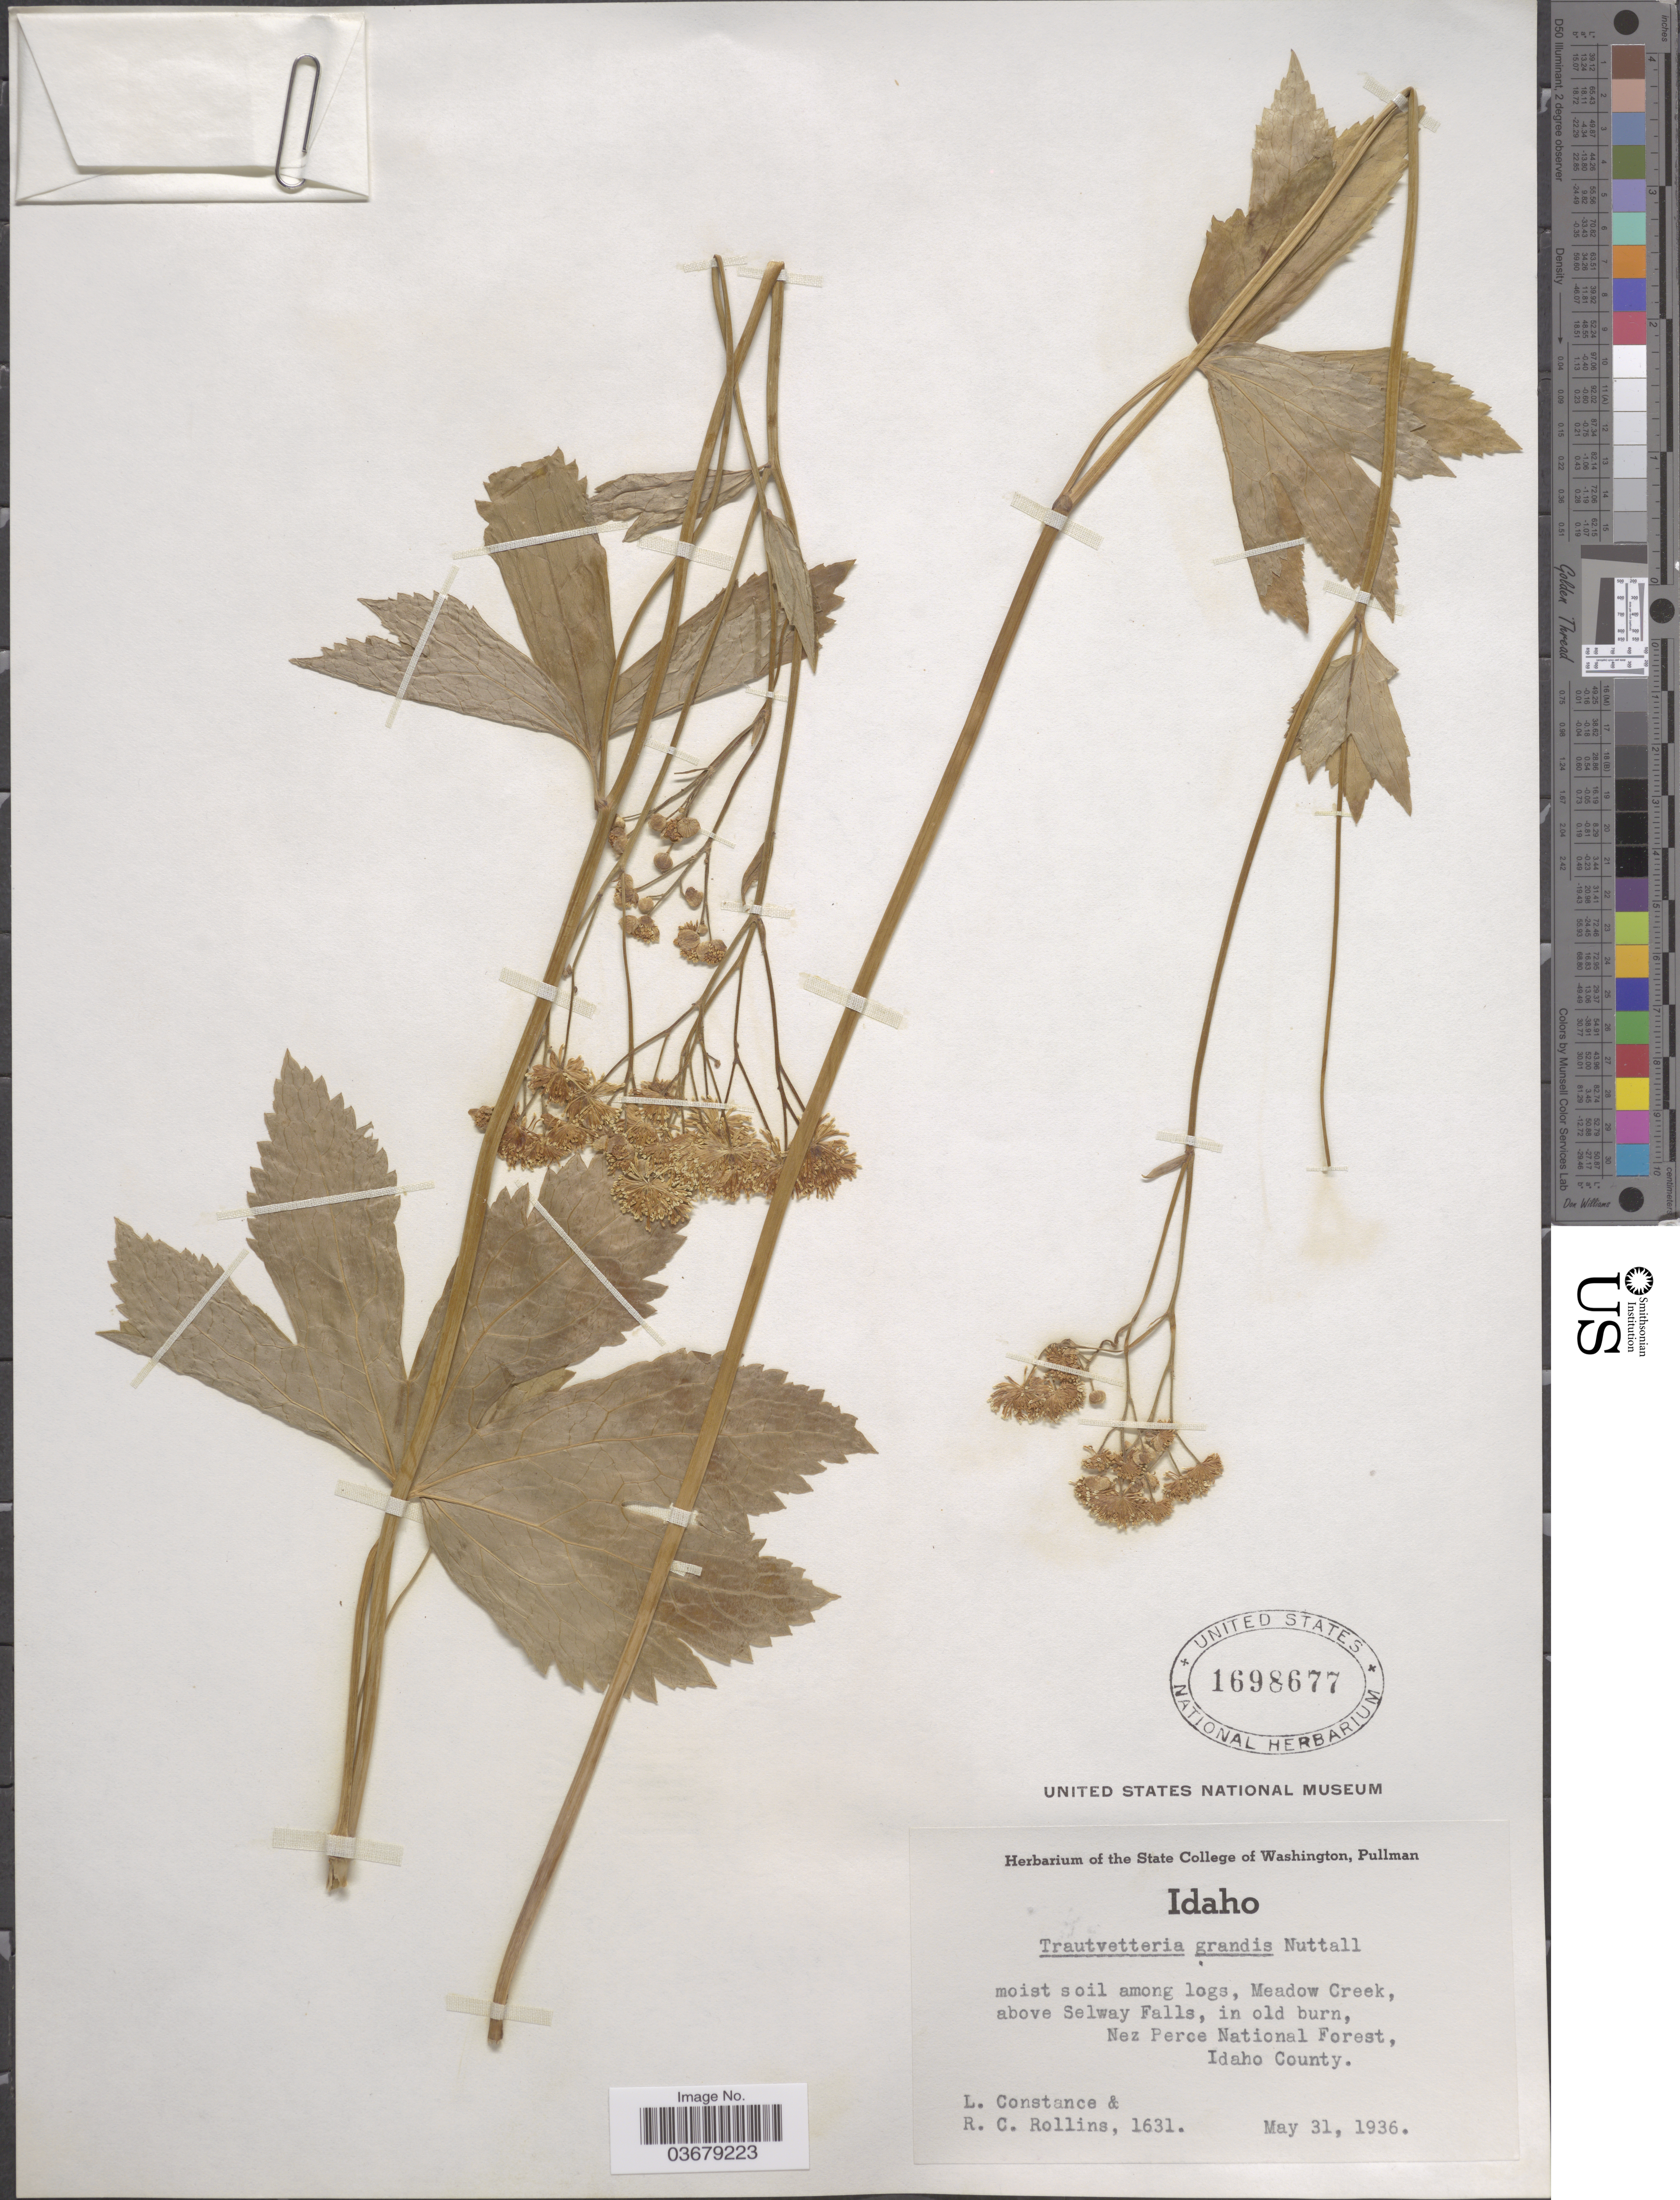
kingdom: Plantae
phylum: Tracheophyta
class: Magnoliopsida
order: Ranunculales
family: Ranunculaceae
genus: Trautvetteria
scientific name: Trautvetteria caroliniensis var. grandis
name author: (Water) Vail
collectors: L. Constance & R. C. Rollins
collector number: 1631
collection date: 1936-05-31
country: United States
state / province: Idaho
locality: Meadow Creek, above Selway Falls, in old burn, Nez Perce National Forest, Idaho County.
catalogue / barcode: US 1698677